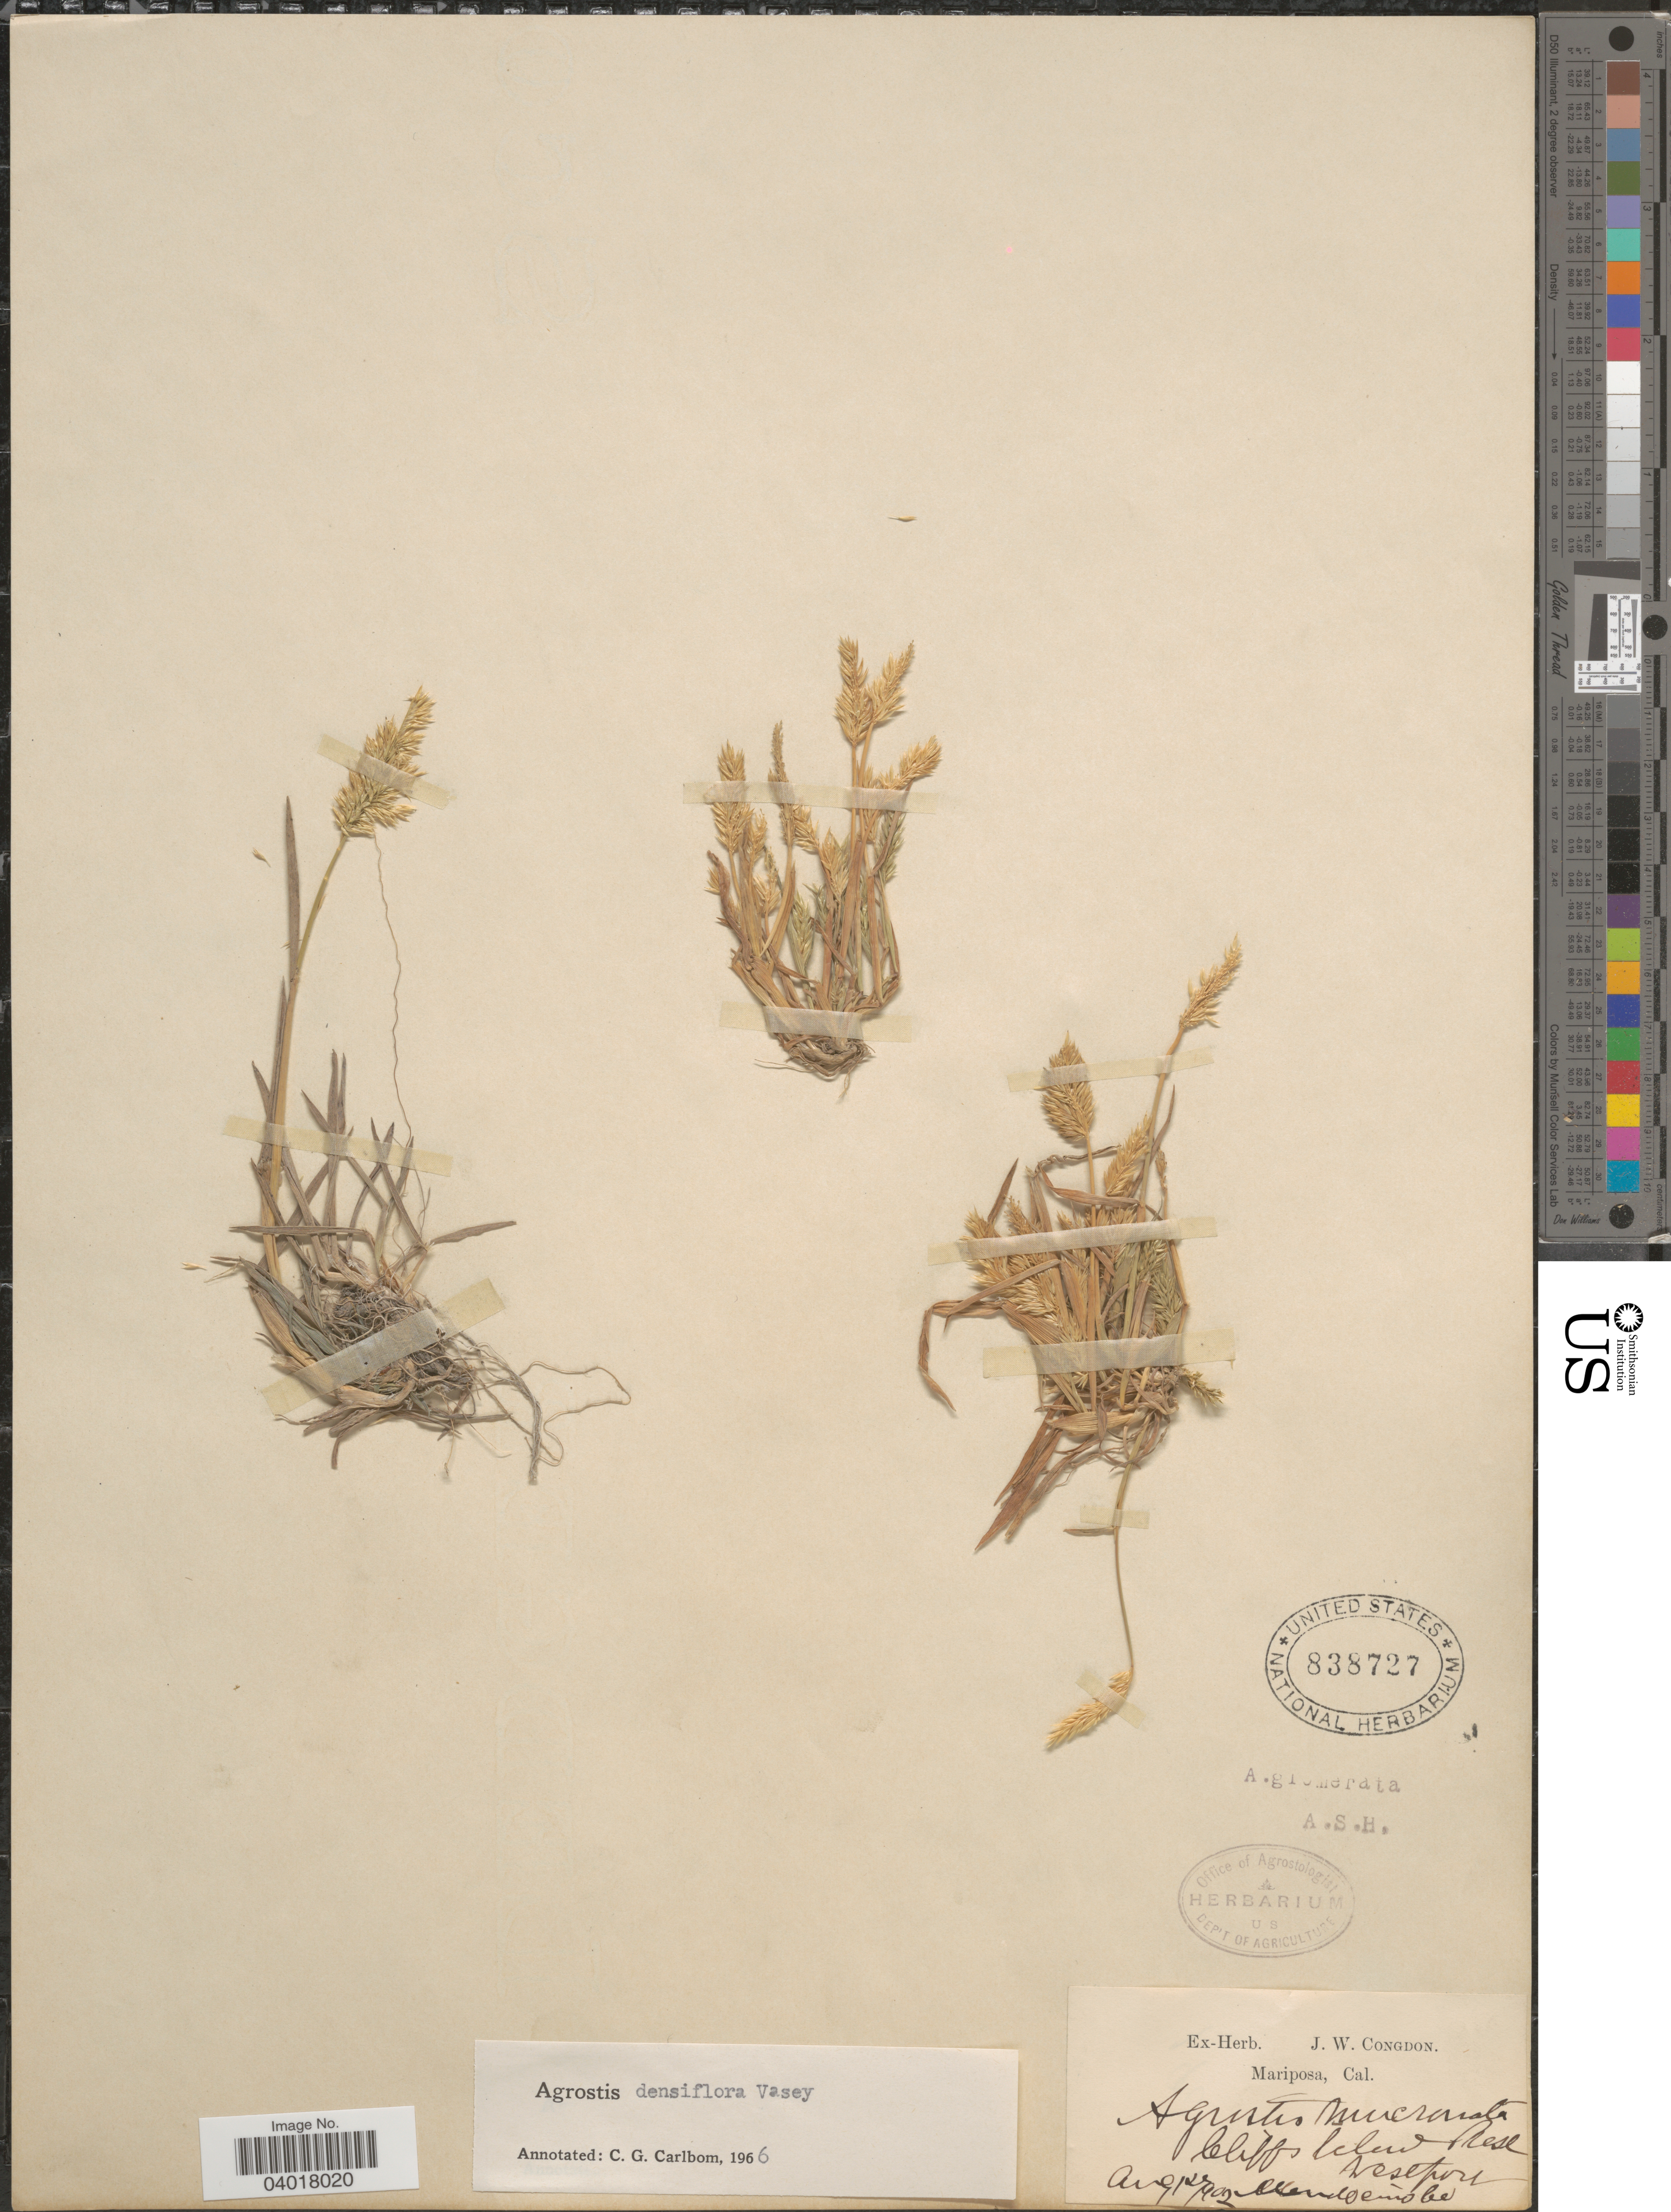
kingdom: Plantae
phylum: Tracheophyta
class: Liliopsida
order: Poales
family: Poaceae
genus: Agrostis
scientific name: Agrostis densiflora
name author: Vasey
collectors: ex herb. J. W. Congdon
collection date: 1902-08-12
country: United States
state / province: California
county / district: Mendocino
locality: Mendocino Co.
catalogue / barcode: US 838727